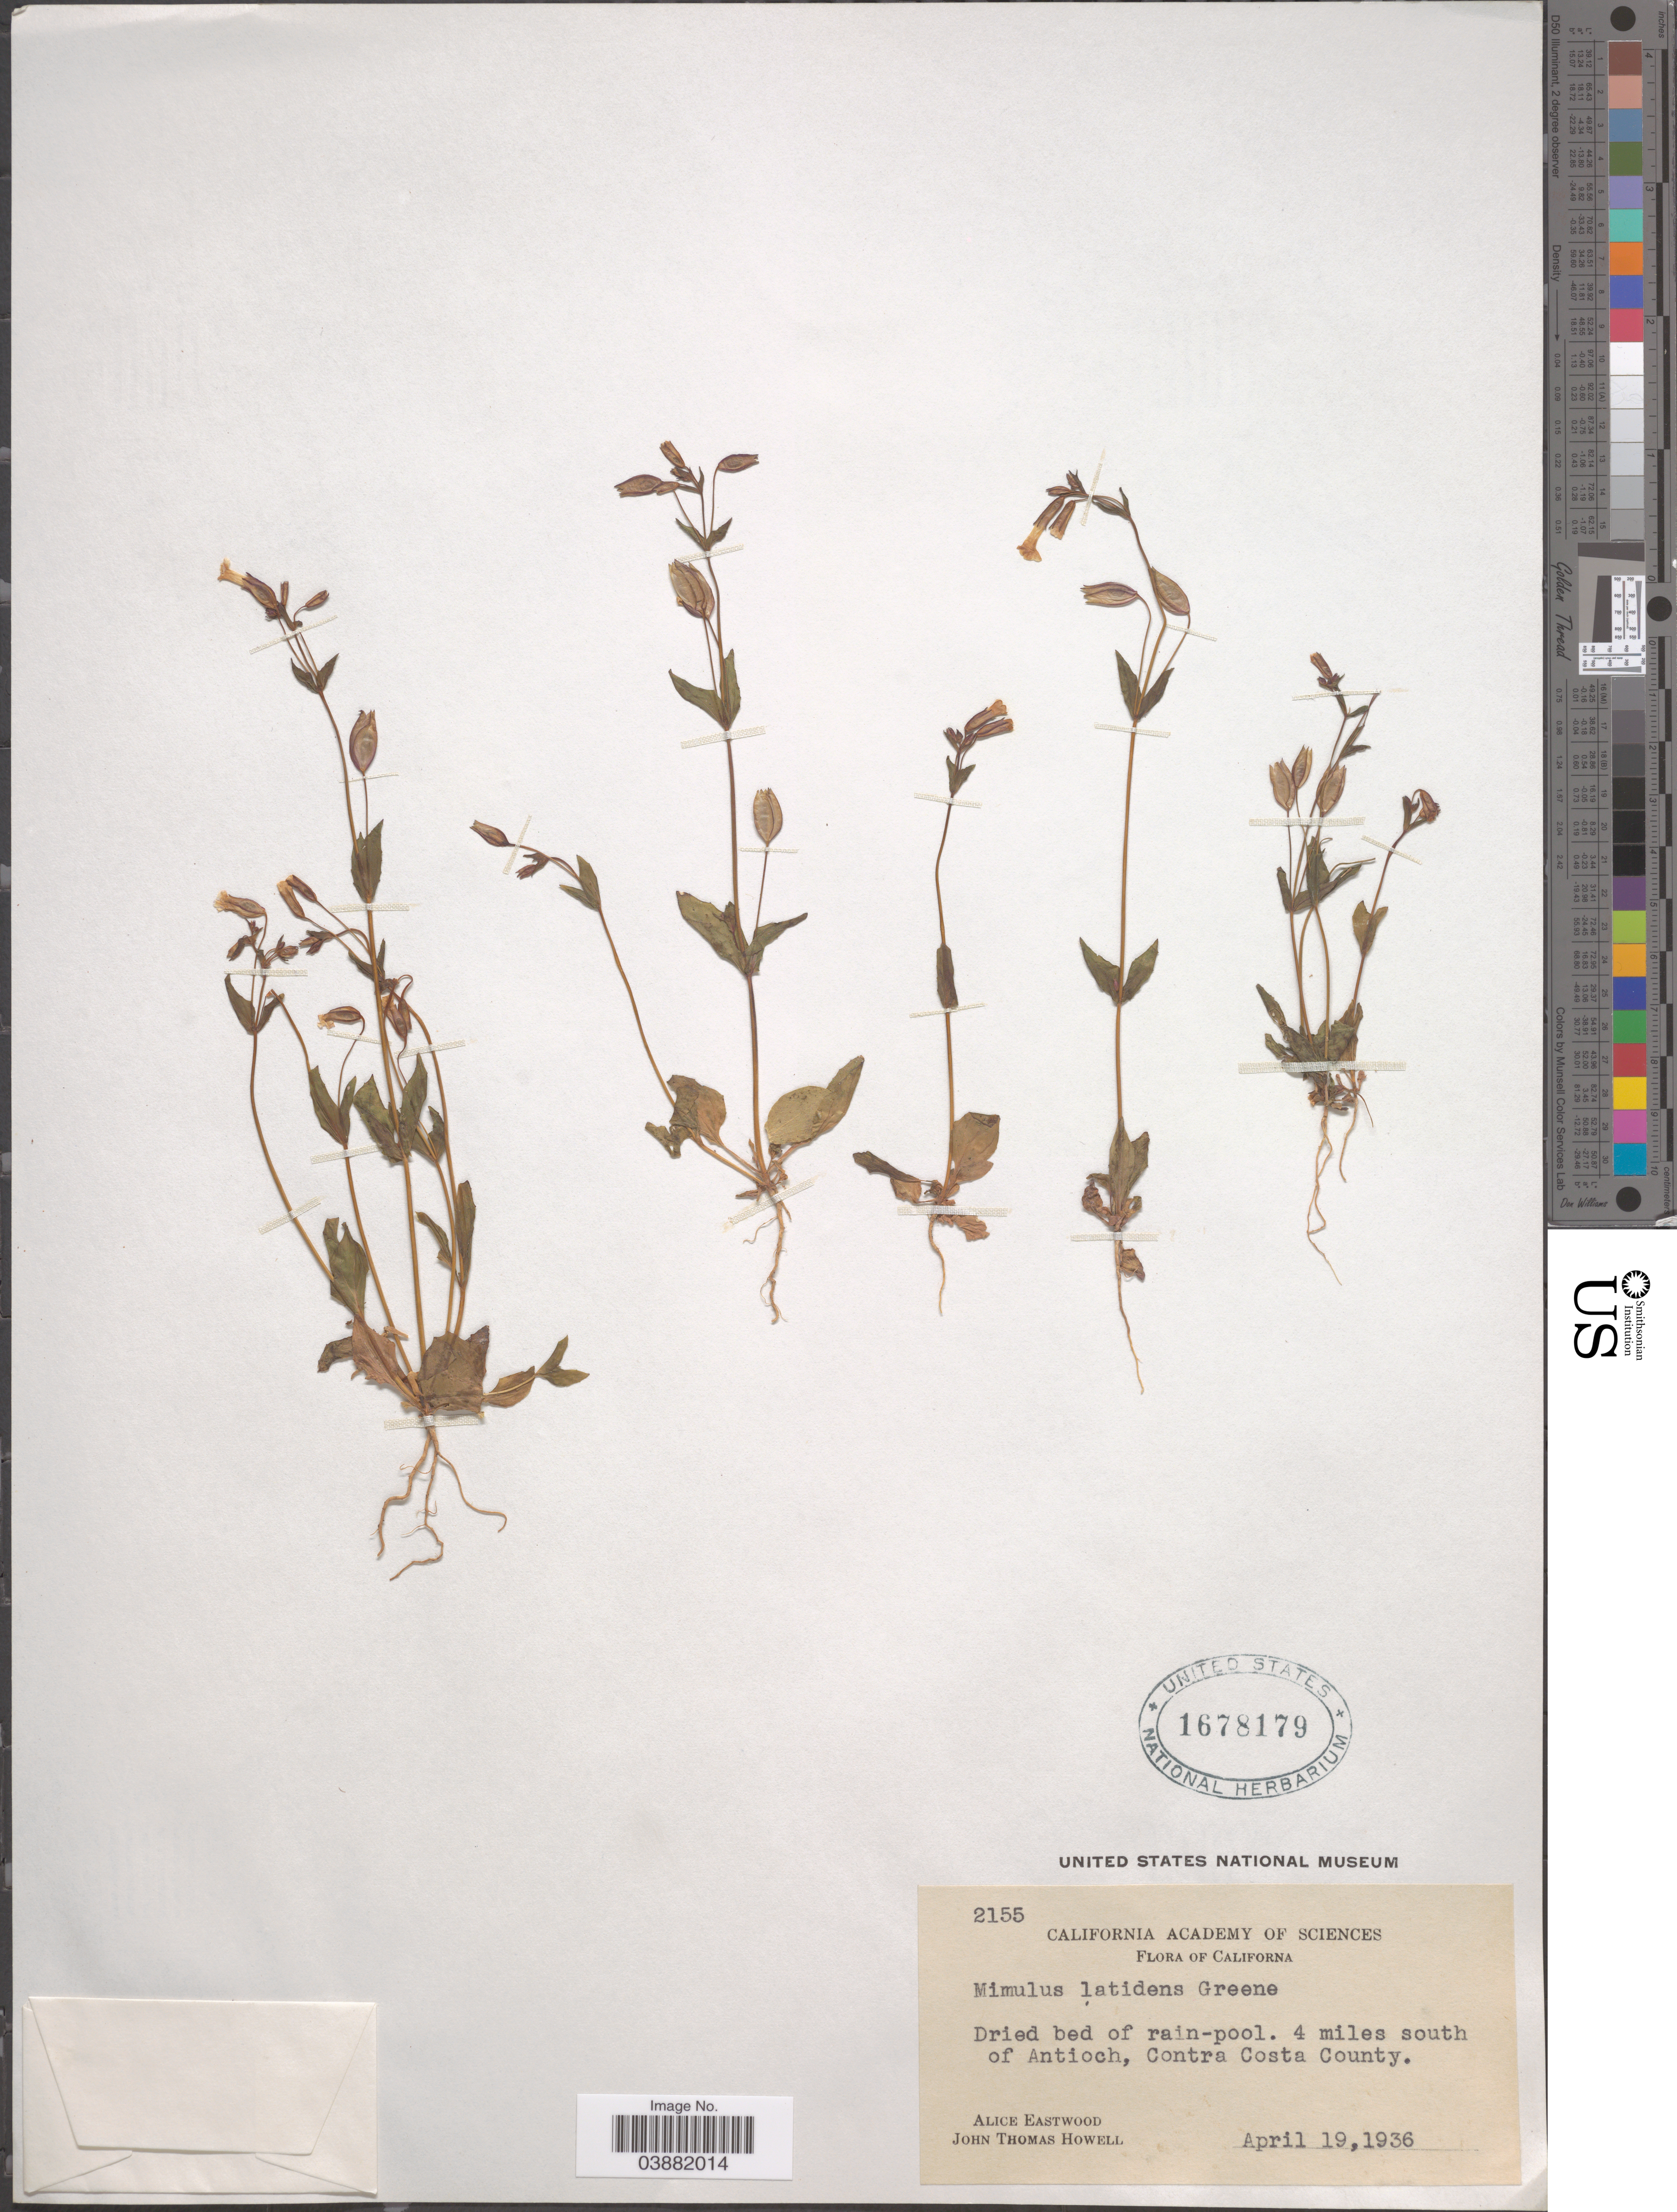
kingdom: Plantae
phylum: Tracheophyta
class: Magnoliopsida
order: Lamiales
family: Phrymaceae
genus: Mimulus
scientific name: Mimulus latidens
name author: Greene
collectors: A. Eastwood & J. T. Howell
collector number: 2155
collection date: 1936-04-19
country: United States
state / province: California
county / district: Contra Costa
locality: Dried bed of rain-pool. 4 miles south of Antioch, Contra Costa County.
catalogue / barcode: US 1678179